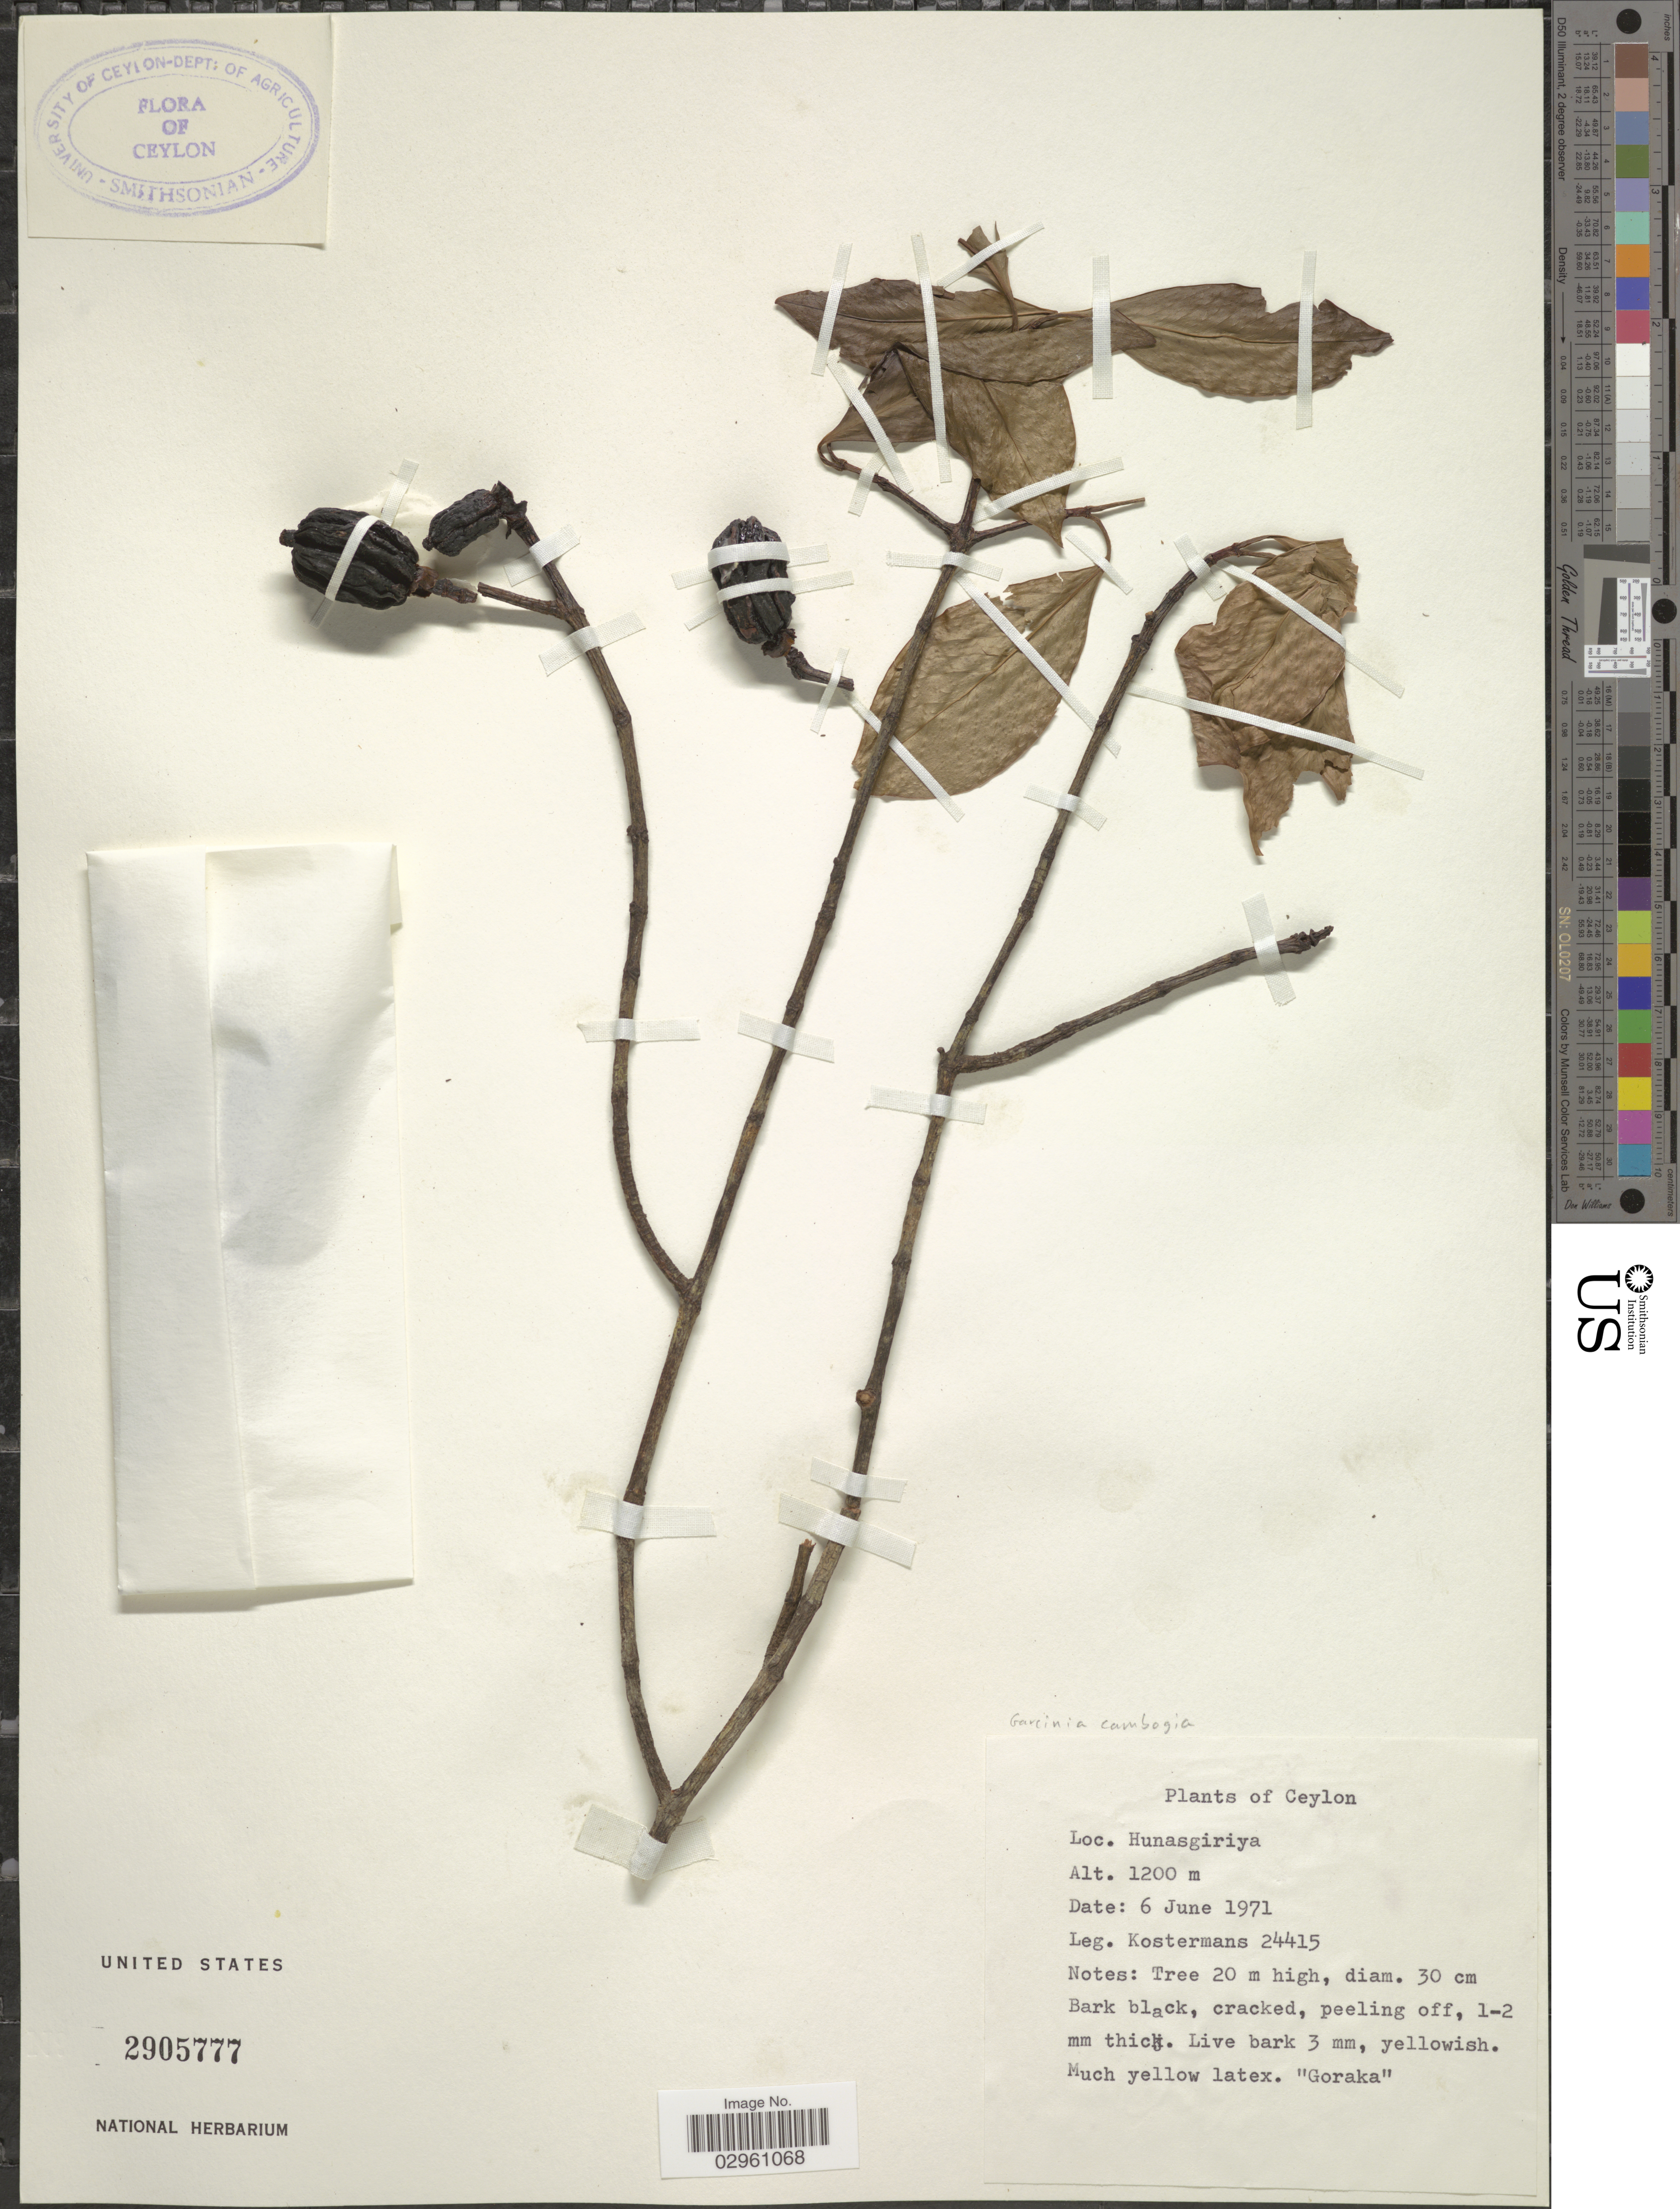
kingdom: Plantae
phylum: Tracheophyta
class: Magnoliopsida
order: Malpighiales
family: Clusiaceae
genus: Garcinia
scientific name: Garcinia cambogia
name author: Desr.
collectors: Kostermans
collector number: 24415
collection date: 1971-06-06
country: Sri Lanka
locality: Ceylon. Hunasgiriya.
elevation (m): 1200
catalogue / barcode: US 2905777